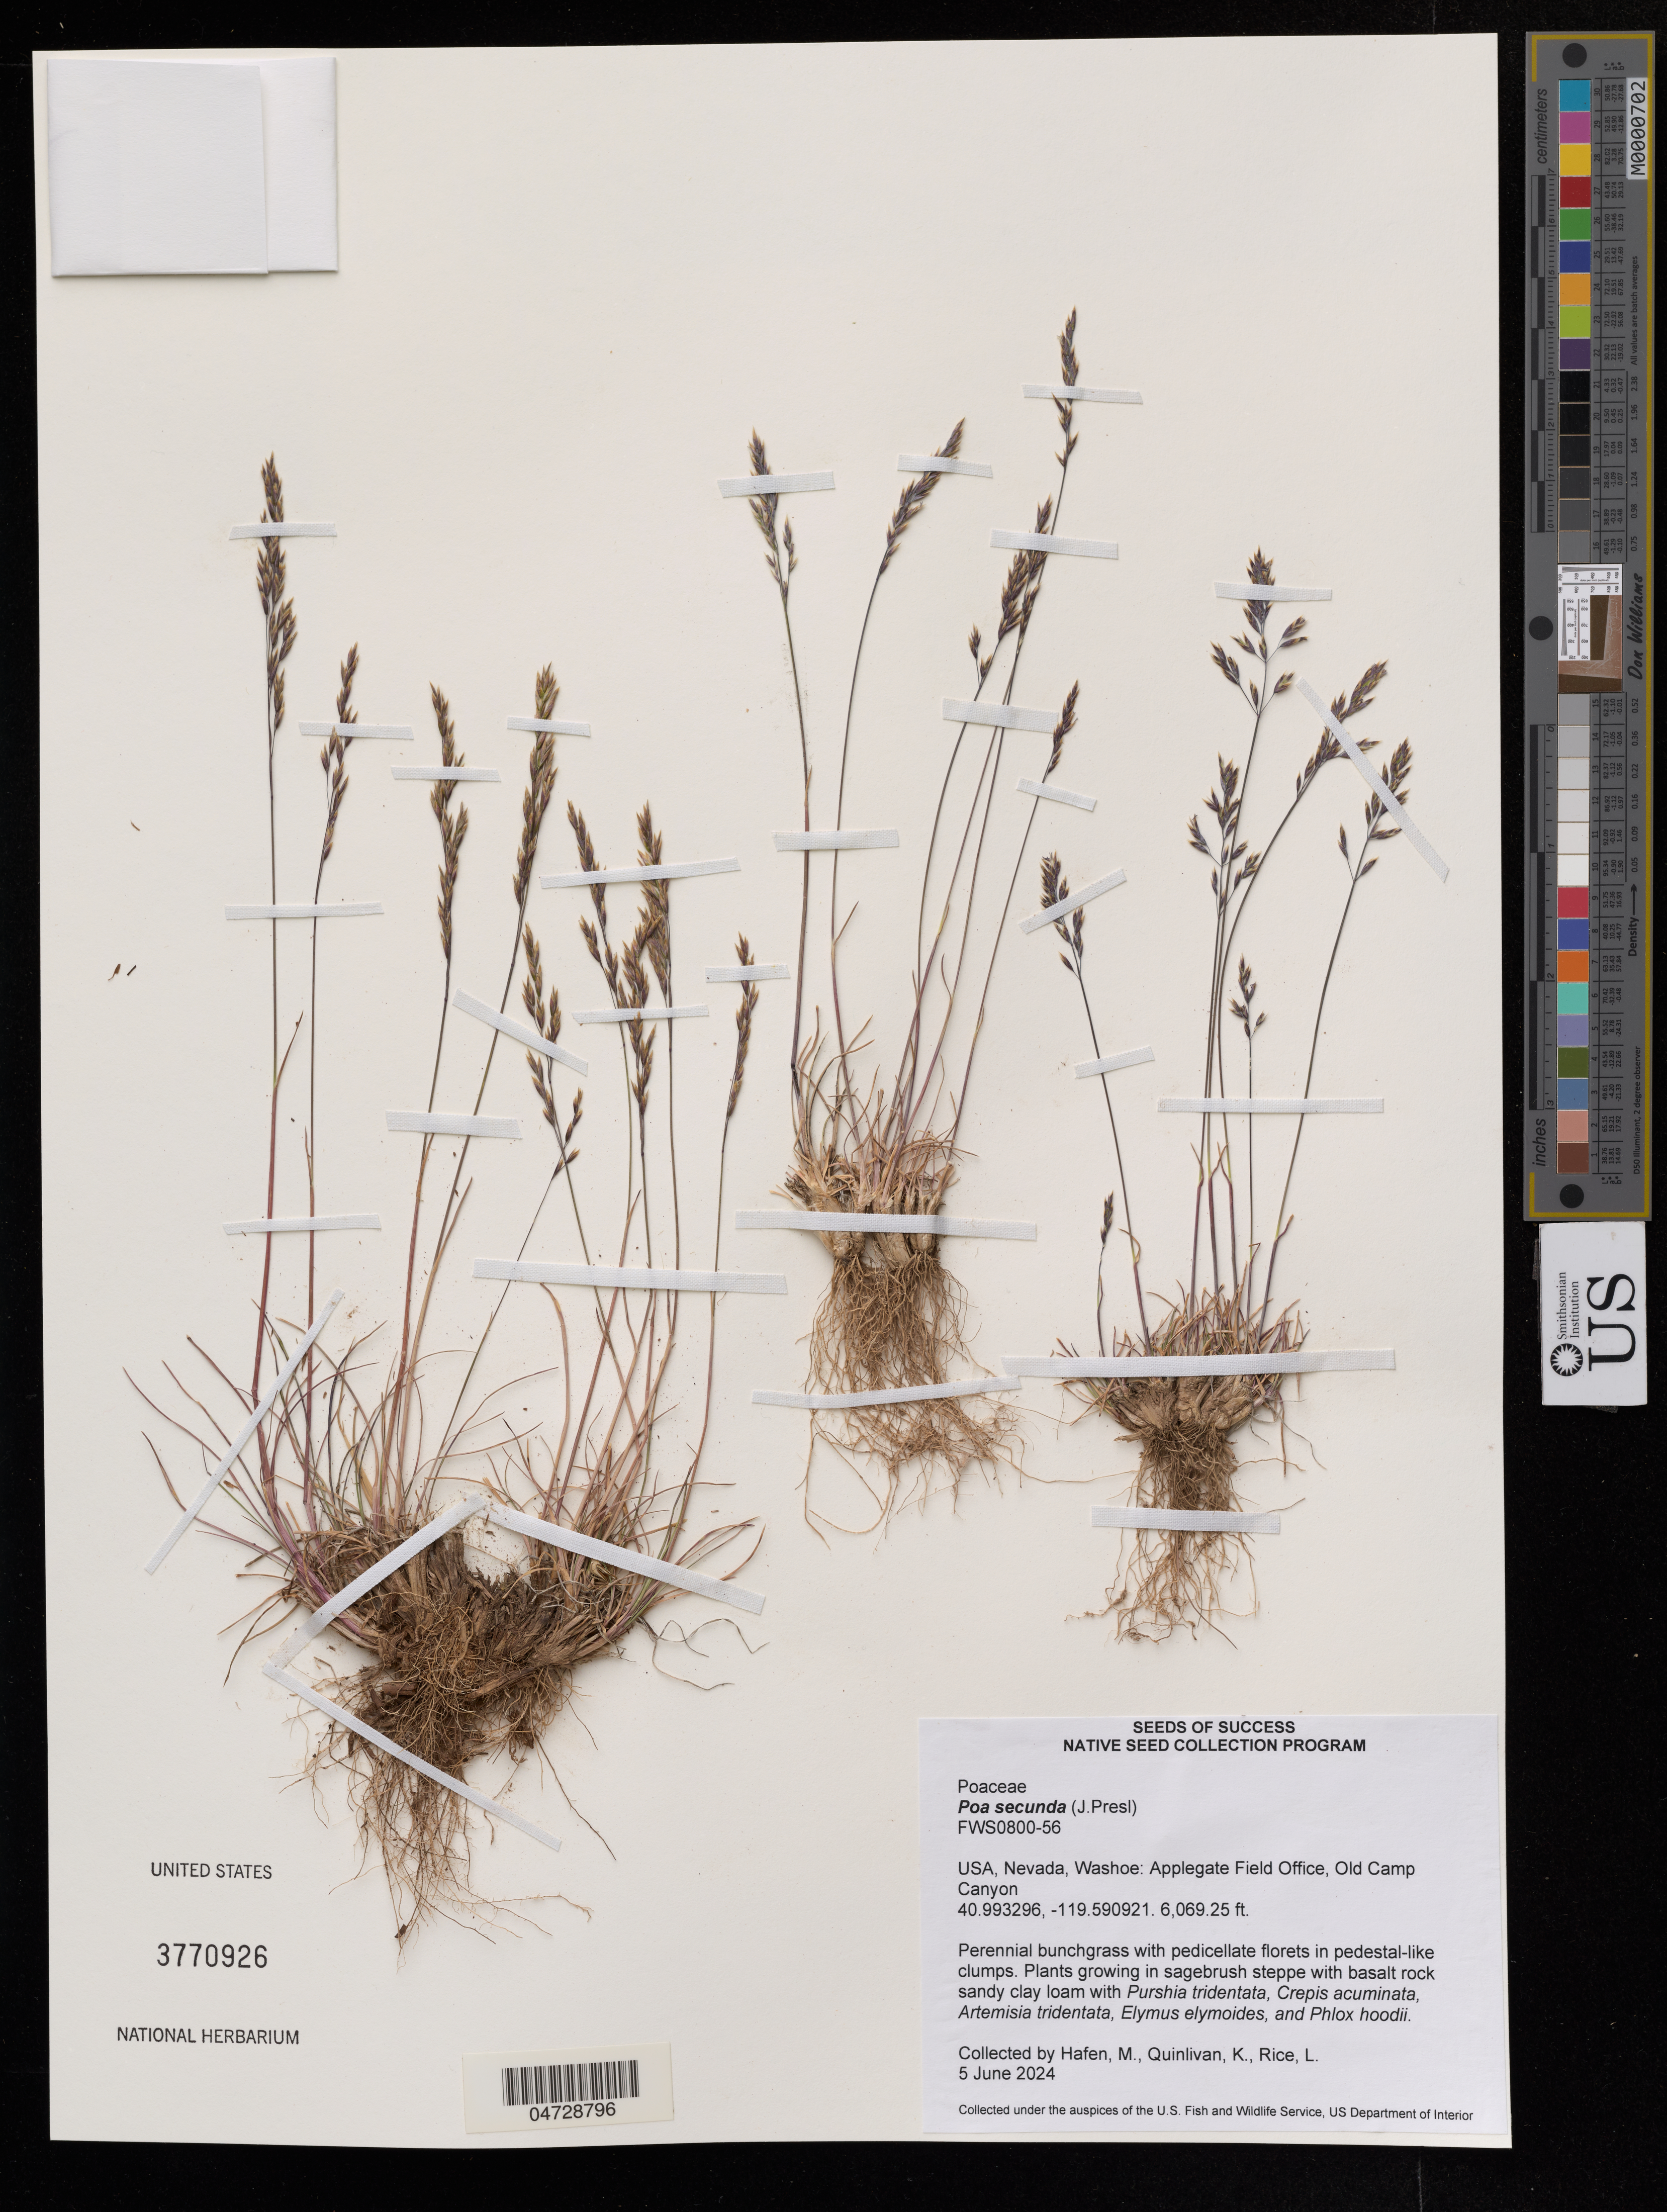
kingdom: Plantae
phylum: Tracheophyta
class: Liliopsida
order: Poales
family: Poaceae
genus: Poa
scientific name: Poa secunda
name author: J. Presl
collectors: M. Hafen, K. Quinlivan & L. Rice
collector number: FWS0800-56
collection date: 2024-06-05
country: United States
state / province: Nevada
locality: Washoe: Applegate Field Office, Old Camp Canyon.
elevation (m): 1849.91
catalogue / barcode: US 3770926